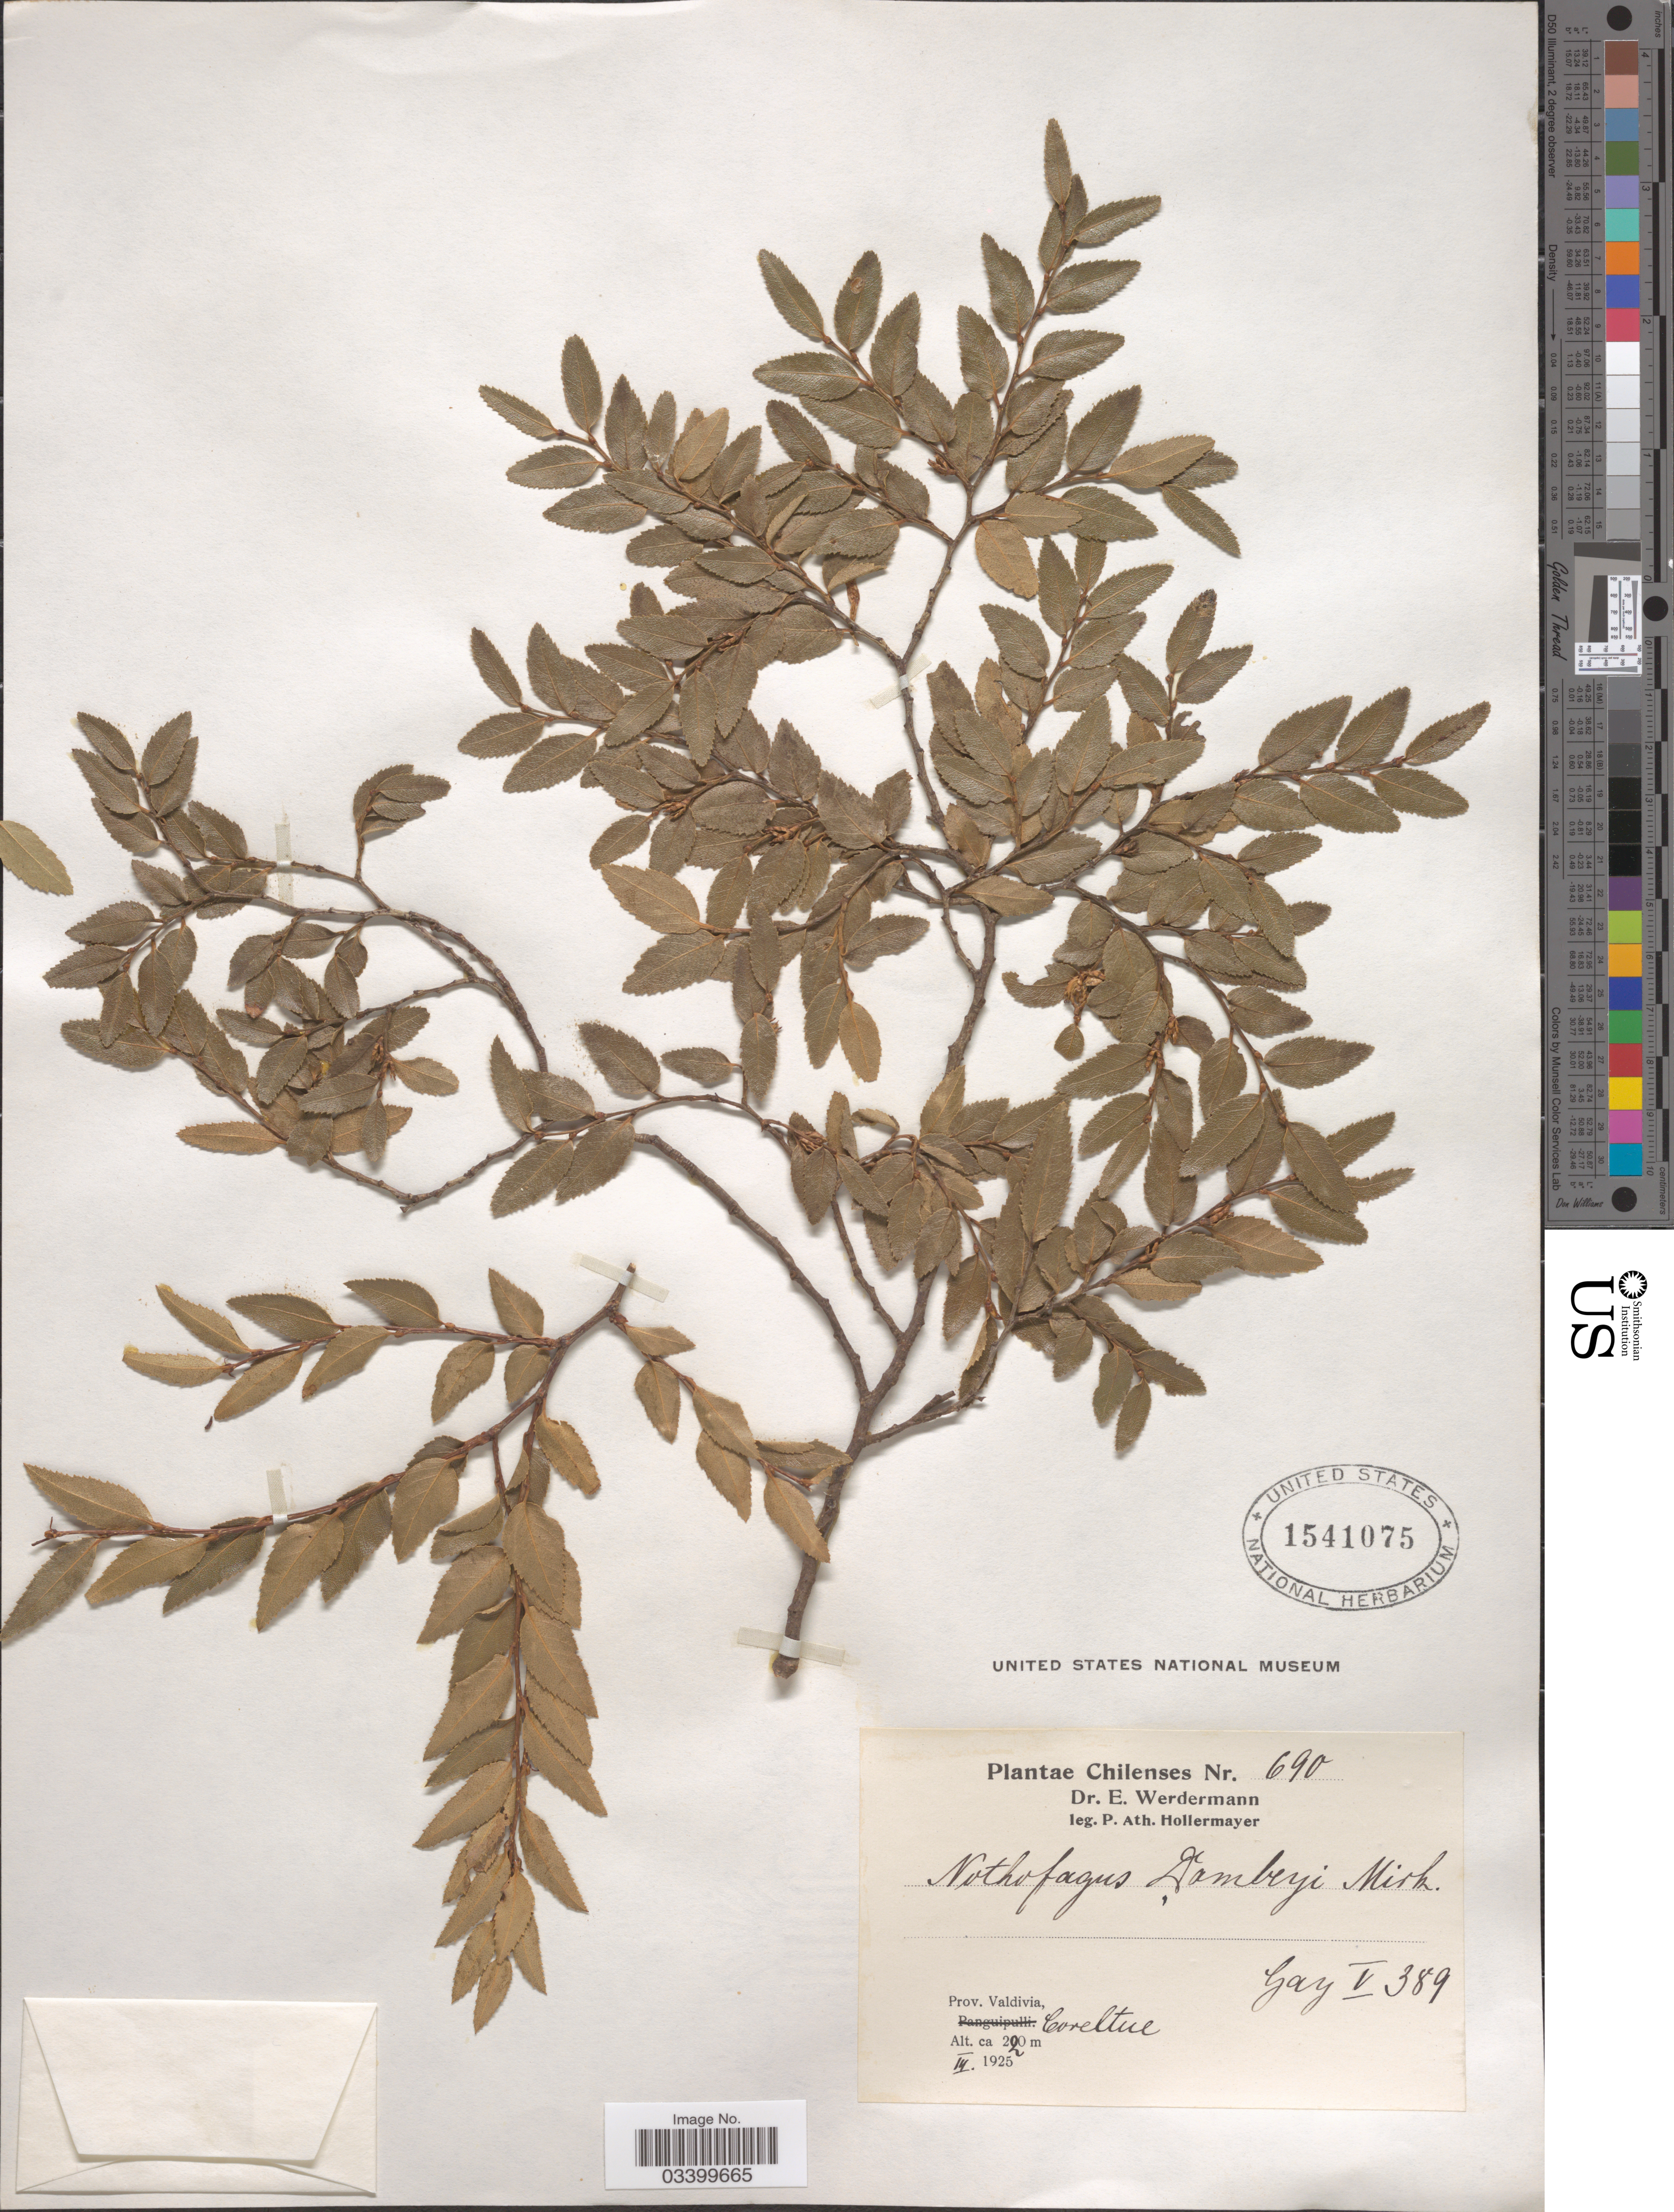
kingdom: Plantae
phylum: Tracheophyta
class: Magnoliopsida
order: Fagales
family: Nothofagaceae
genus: Nothofagus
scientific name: Nothofagus dombeyi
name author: (Mirb.) Oerst.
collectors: P. Hollermayer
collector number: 690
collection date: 1925-03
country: Chile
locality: Prov. Valdivia. Coreltue.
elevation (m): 220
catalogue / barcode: US 1541075